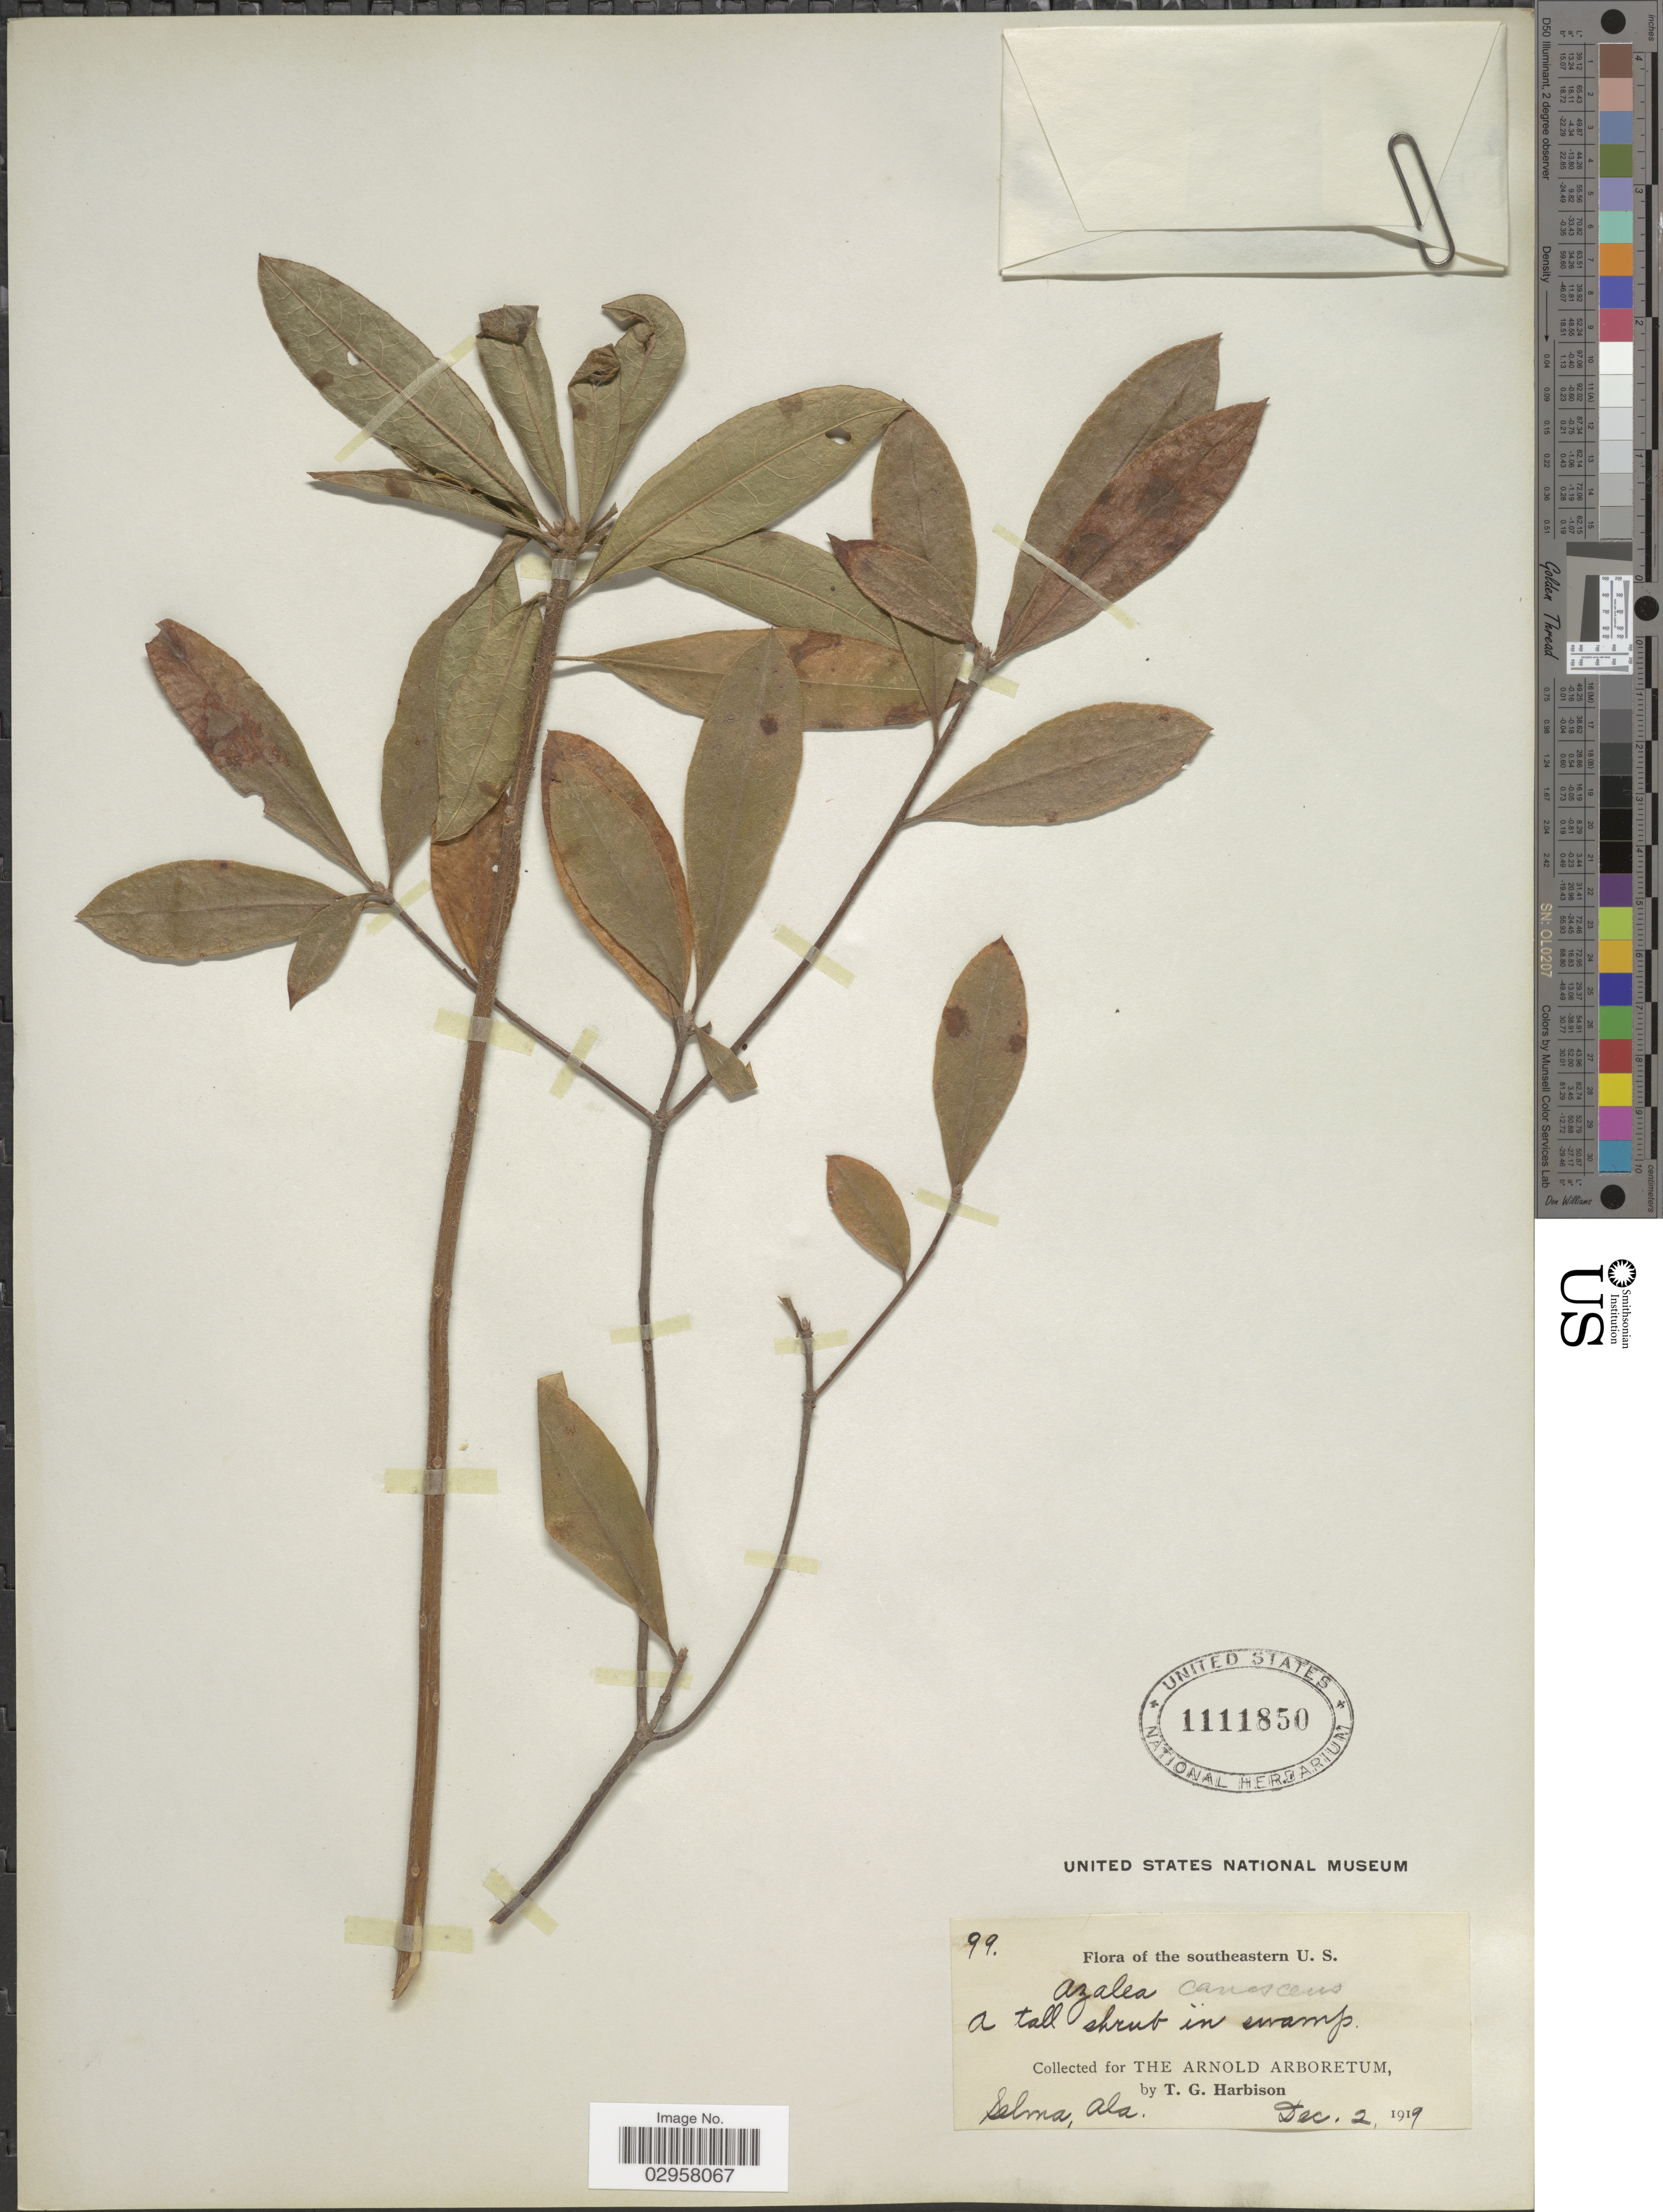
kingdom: Plantae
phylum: Tracheophyta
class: Magnoliopsida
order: Ericales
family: Ericaceae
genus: Rhododendron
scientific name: Rhododendron canescens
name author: (Michx.) Sweet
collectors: T. Harbison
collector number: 99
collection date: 1919-12-02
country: United States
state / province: Alabama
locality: Selma.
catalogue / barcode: US 1111850